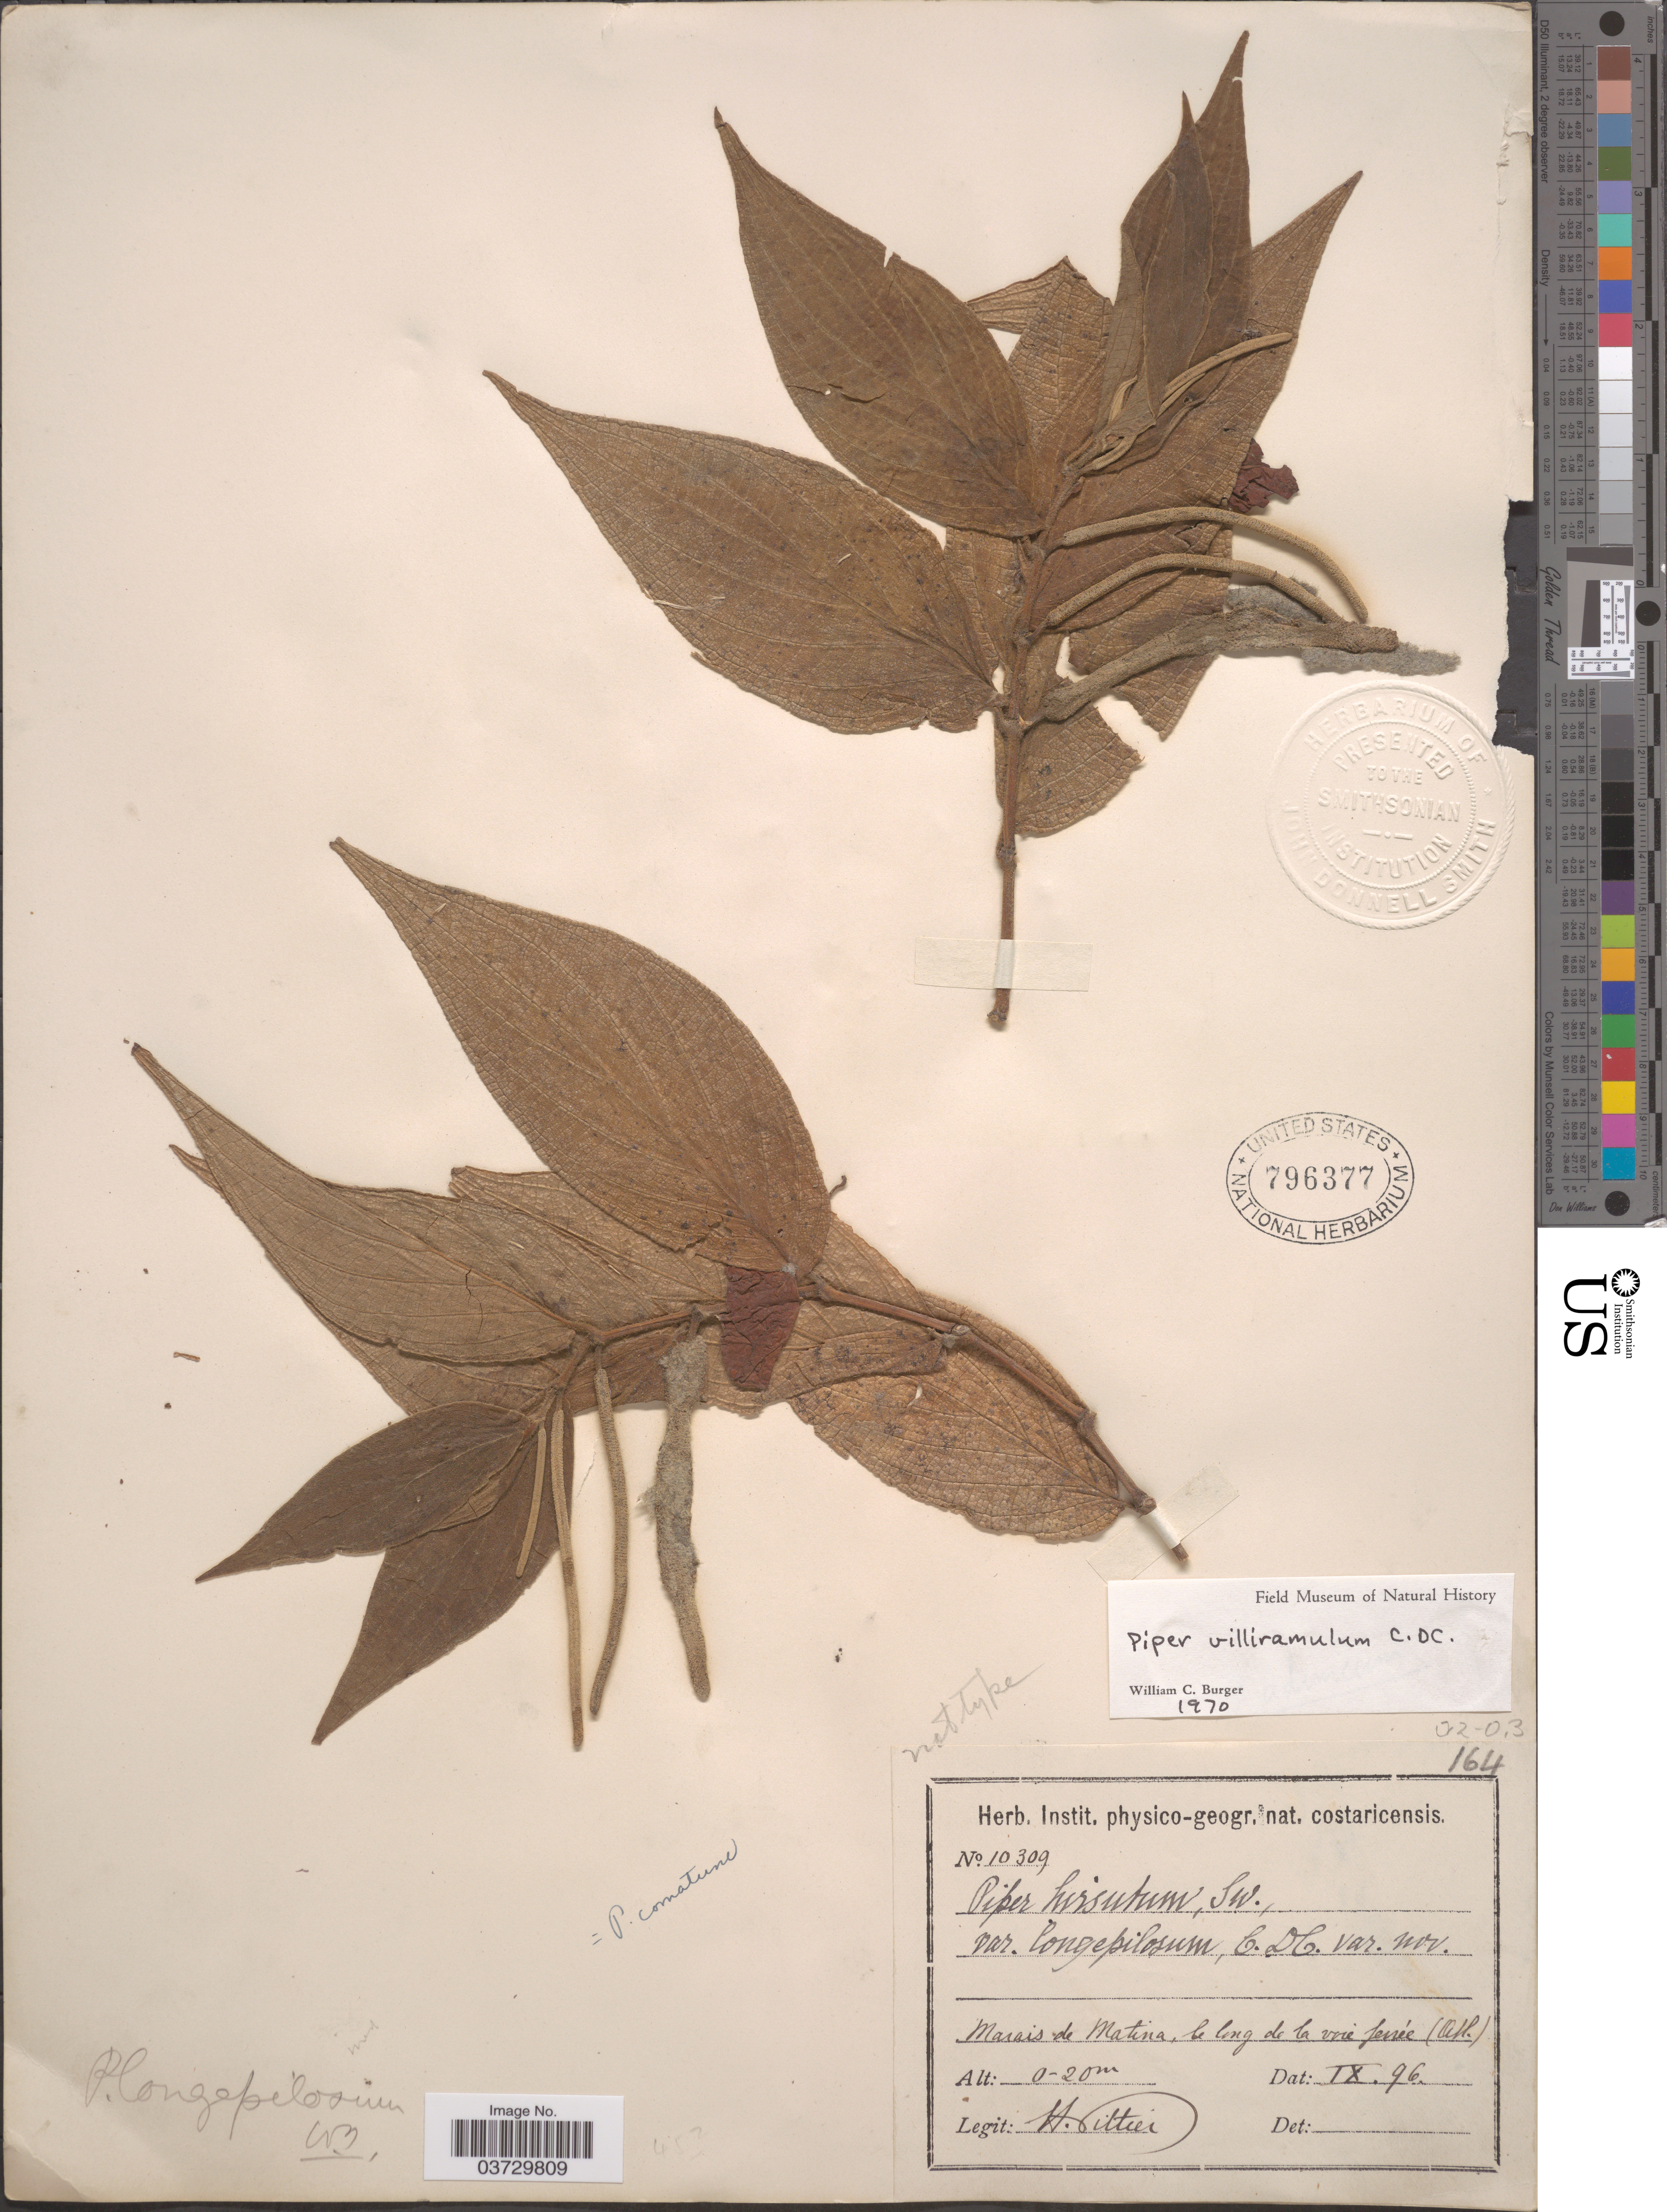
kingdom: Plantae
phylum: Tracheophyta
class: Magnoliopsida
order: Piperales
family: Piperaceae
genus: Piper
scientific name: Piper villiramulum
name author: C. DC.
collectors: H. F. Pittier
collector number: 10309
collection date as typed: Transcribed d/m/y: /9/96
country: Costa Rica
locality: Marais de Matina, be long de la voie ferrée (Atl.).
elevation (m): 0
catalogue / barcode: US 796377